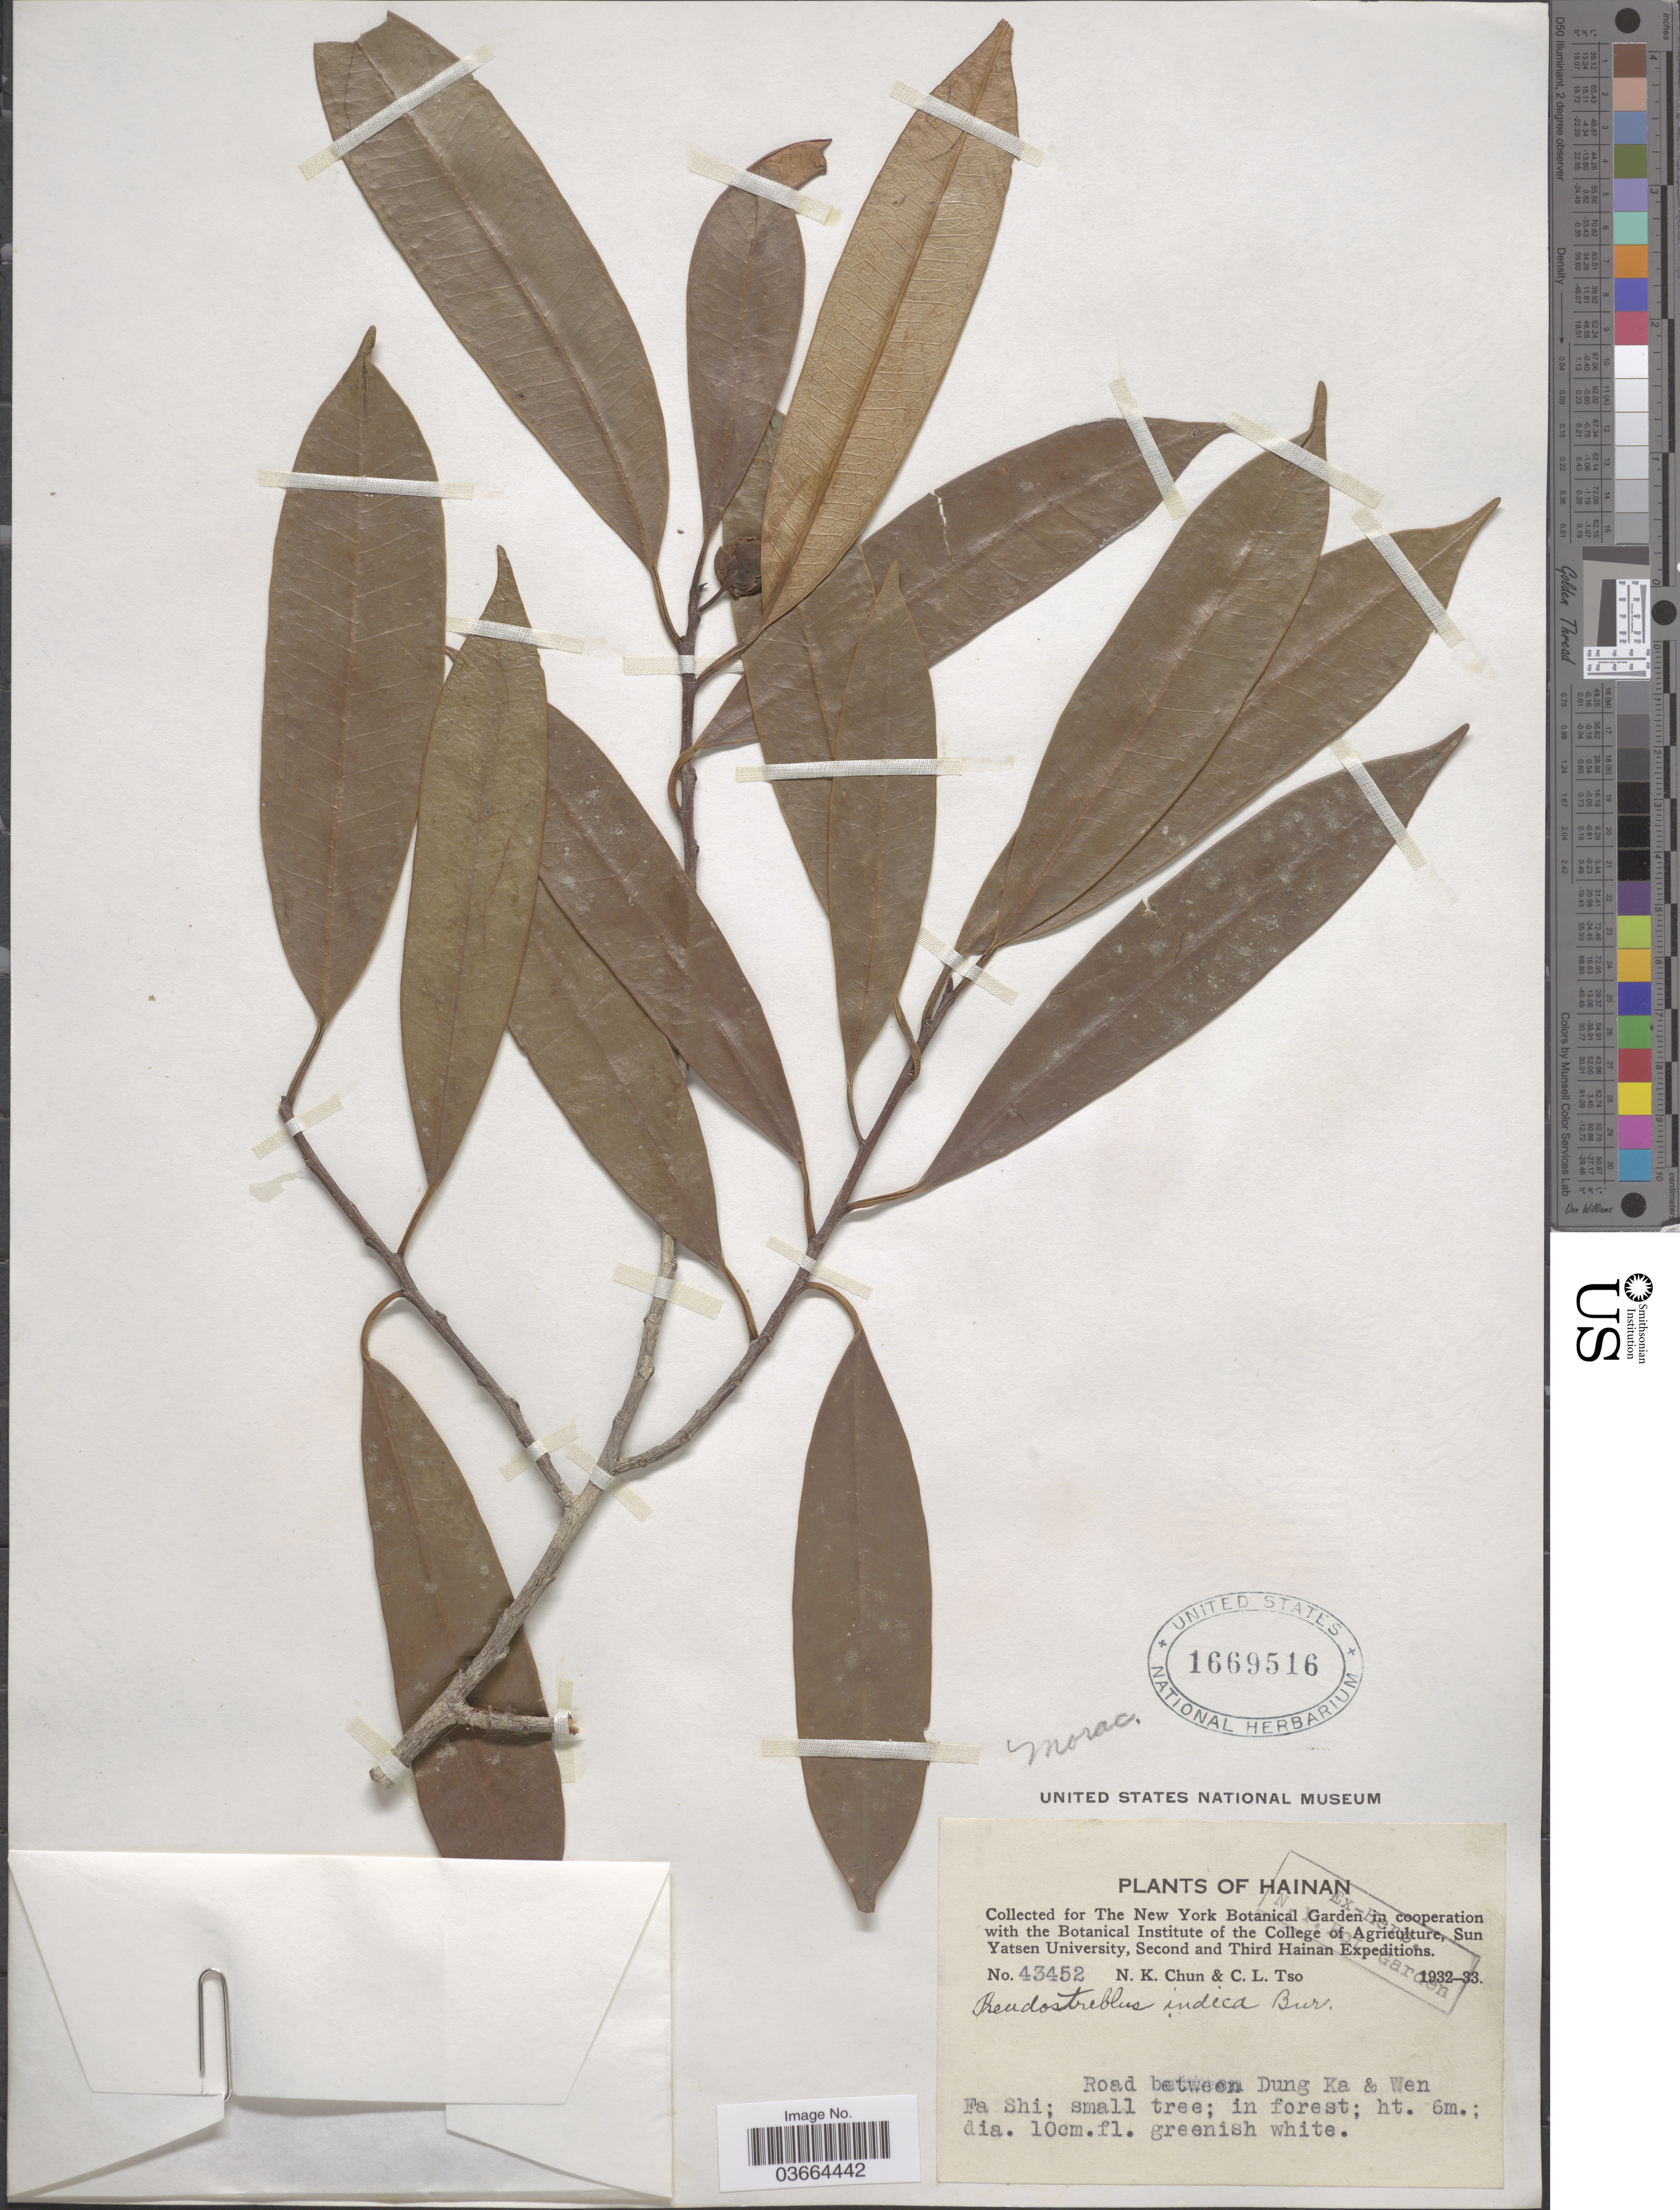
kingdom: Plantae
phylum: Tracheophyta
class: Magnoliopsida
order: Rosales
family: Moraceae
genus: Pseudostreblus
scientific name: Pseudostreblus indicus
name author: Bureau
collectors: N. K. Chun & C. Tso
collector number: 43452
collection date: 1932/1933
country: China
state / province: Hainan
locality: Road between Dung Ka & Wen Fa Shi.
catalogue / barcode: US 1669516